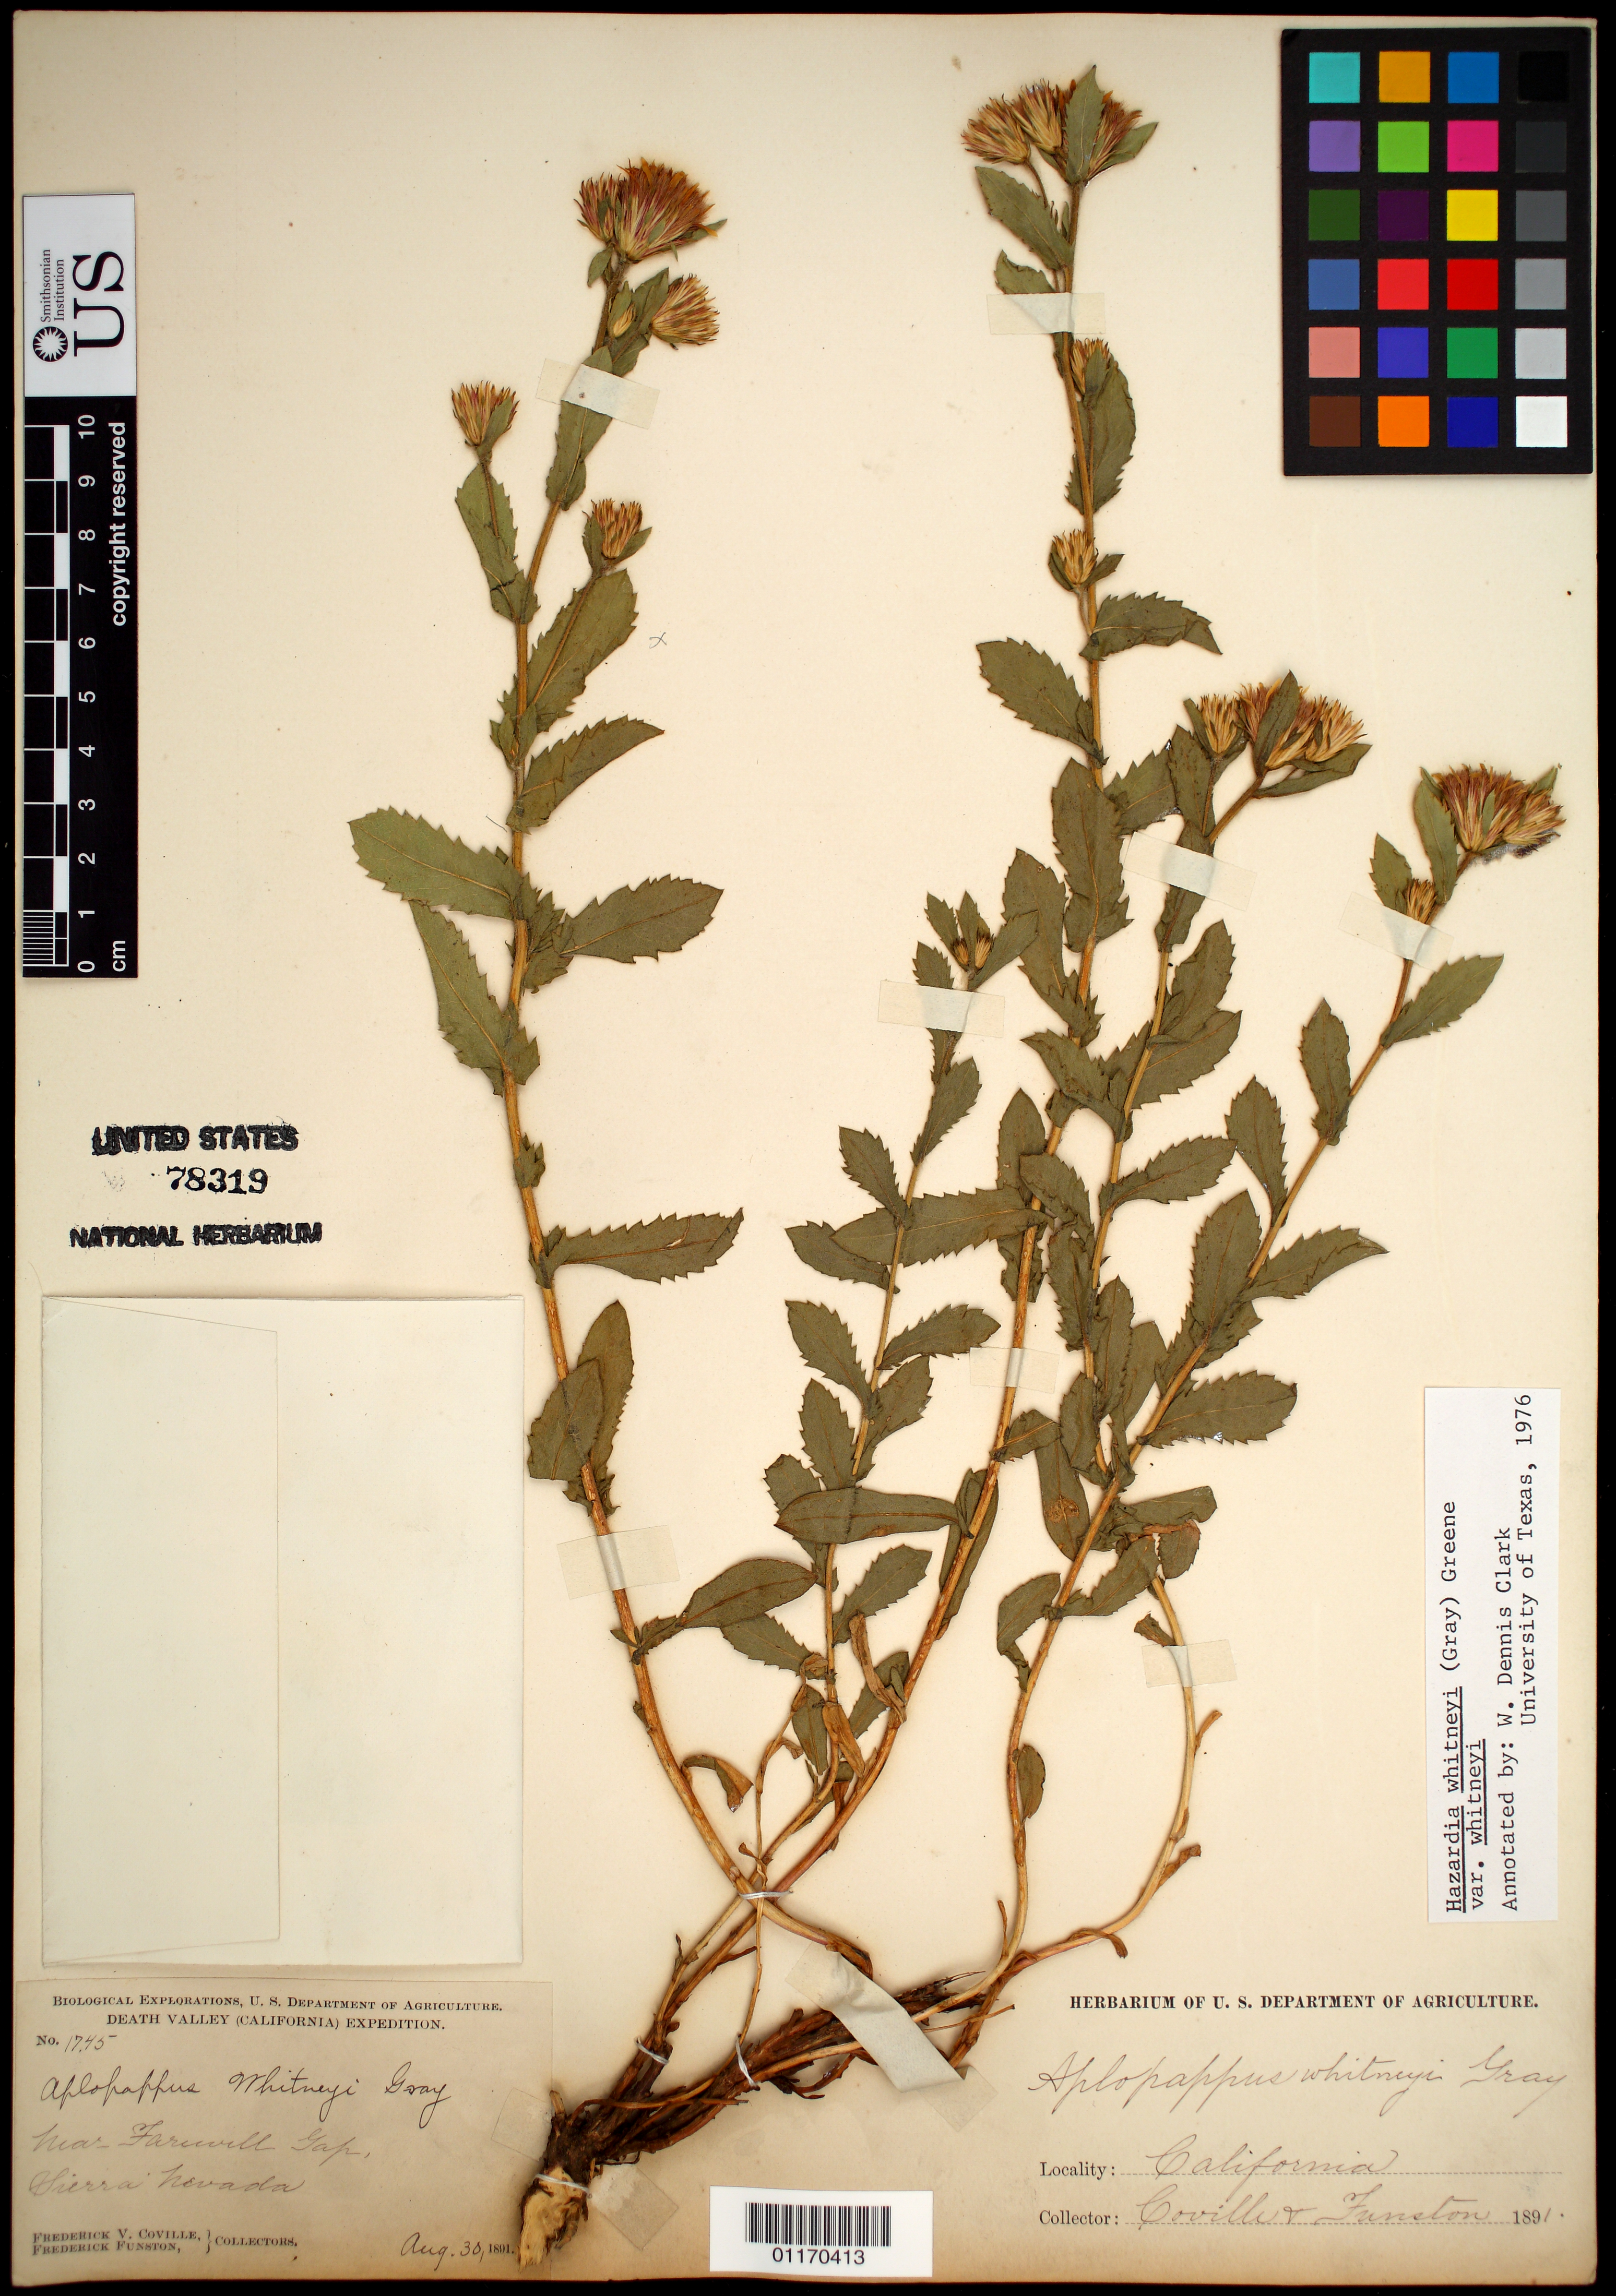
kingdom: Plantae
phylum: Tracheophyta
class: Magnoliopsida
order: Asterales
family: Asteraceae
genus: Hazardia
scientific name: Hazardia whitneyi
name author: (A. Gray) Greene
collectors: F. V. Coville & F. Funston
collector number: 145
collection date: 1891-08-30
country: United States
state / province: California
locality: near Farewell Gap, Sierra Nevada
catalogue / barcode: US 78319